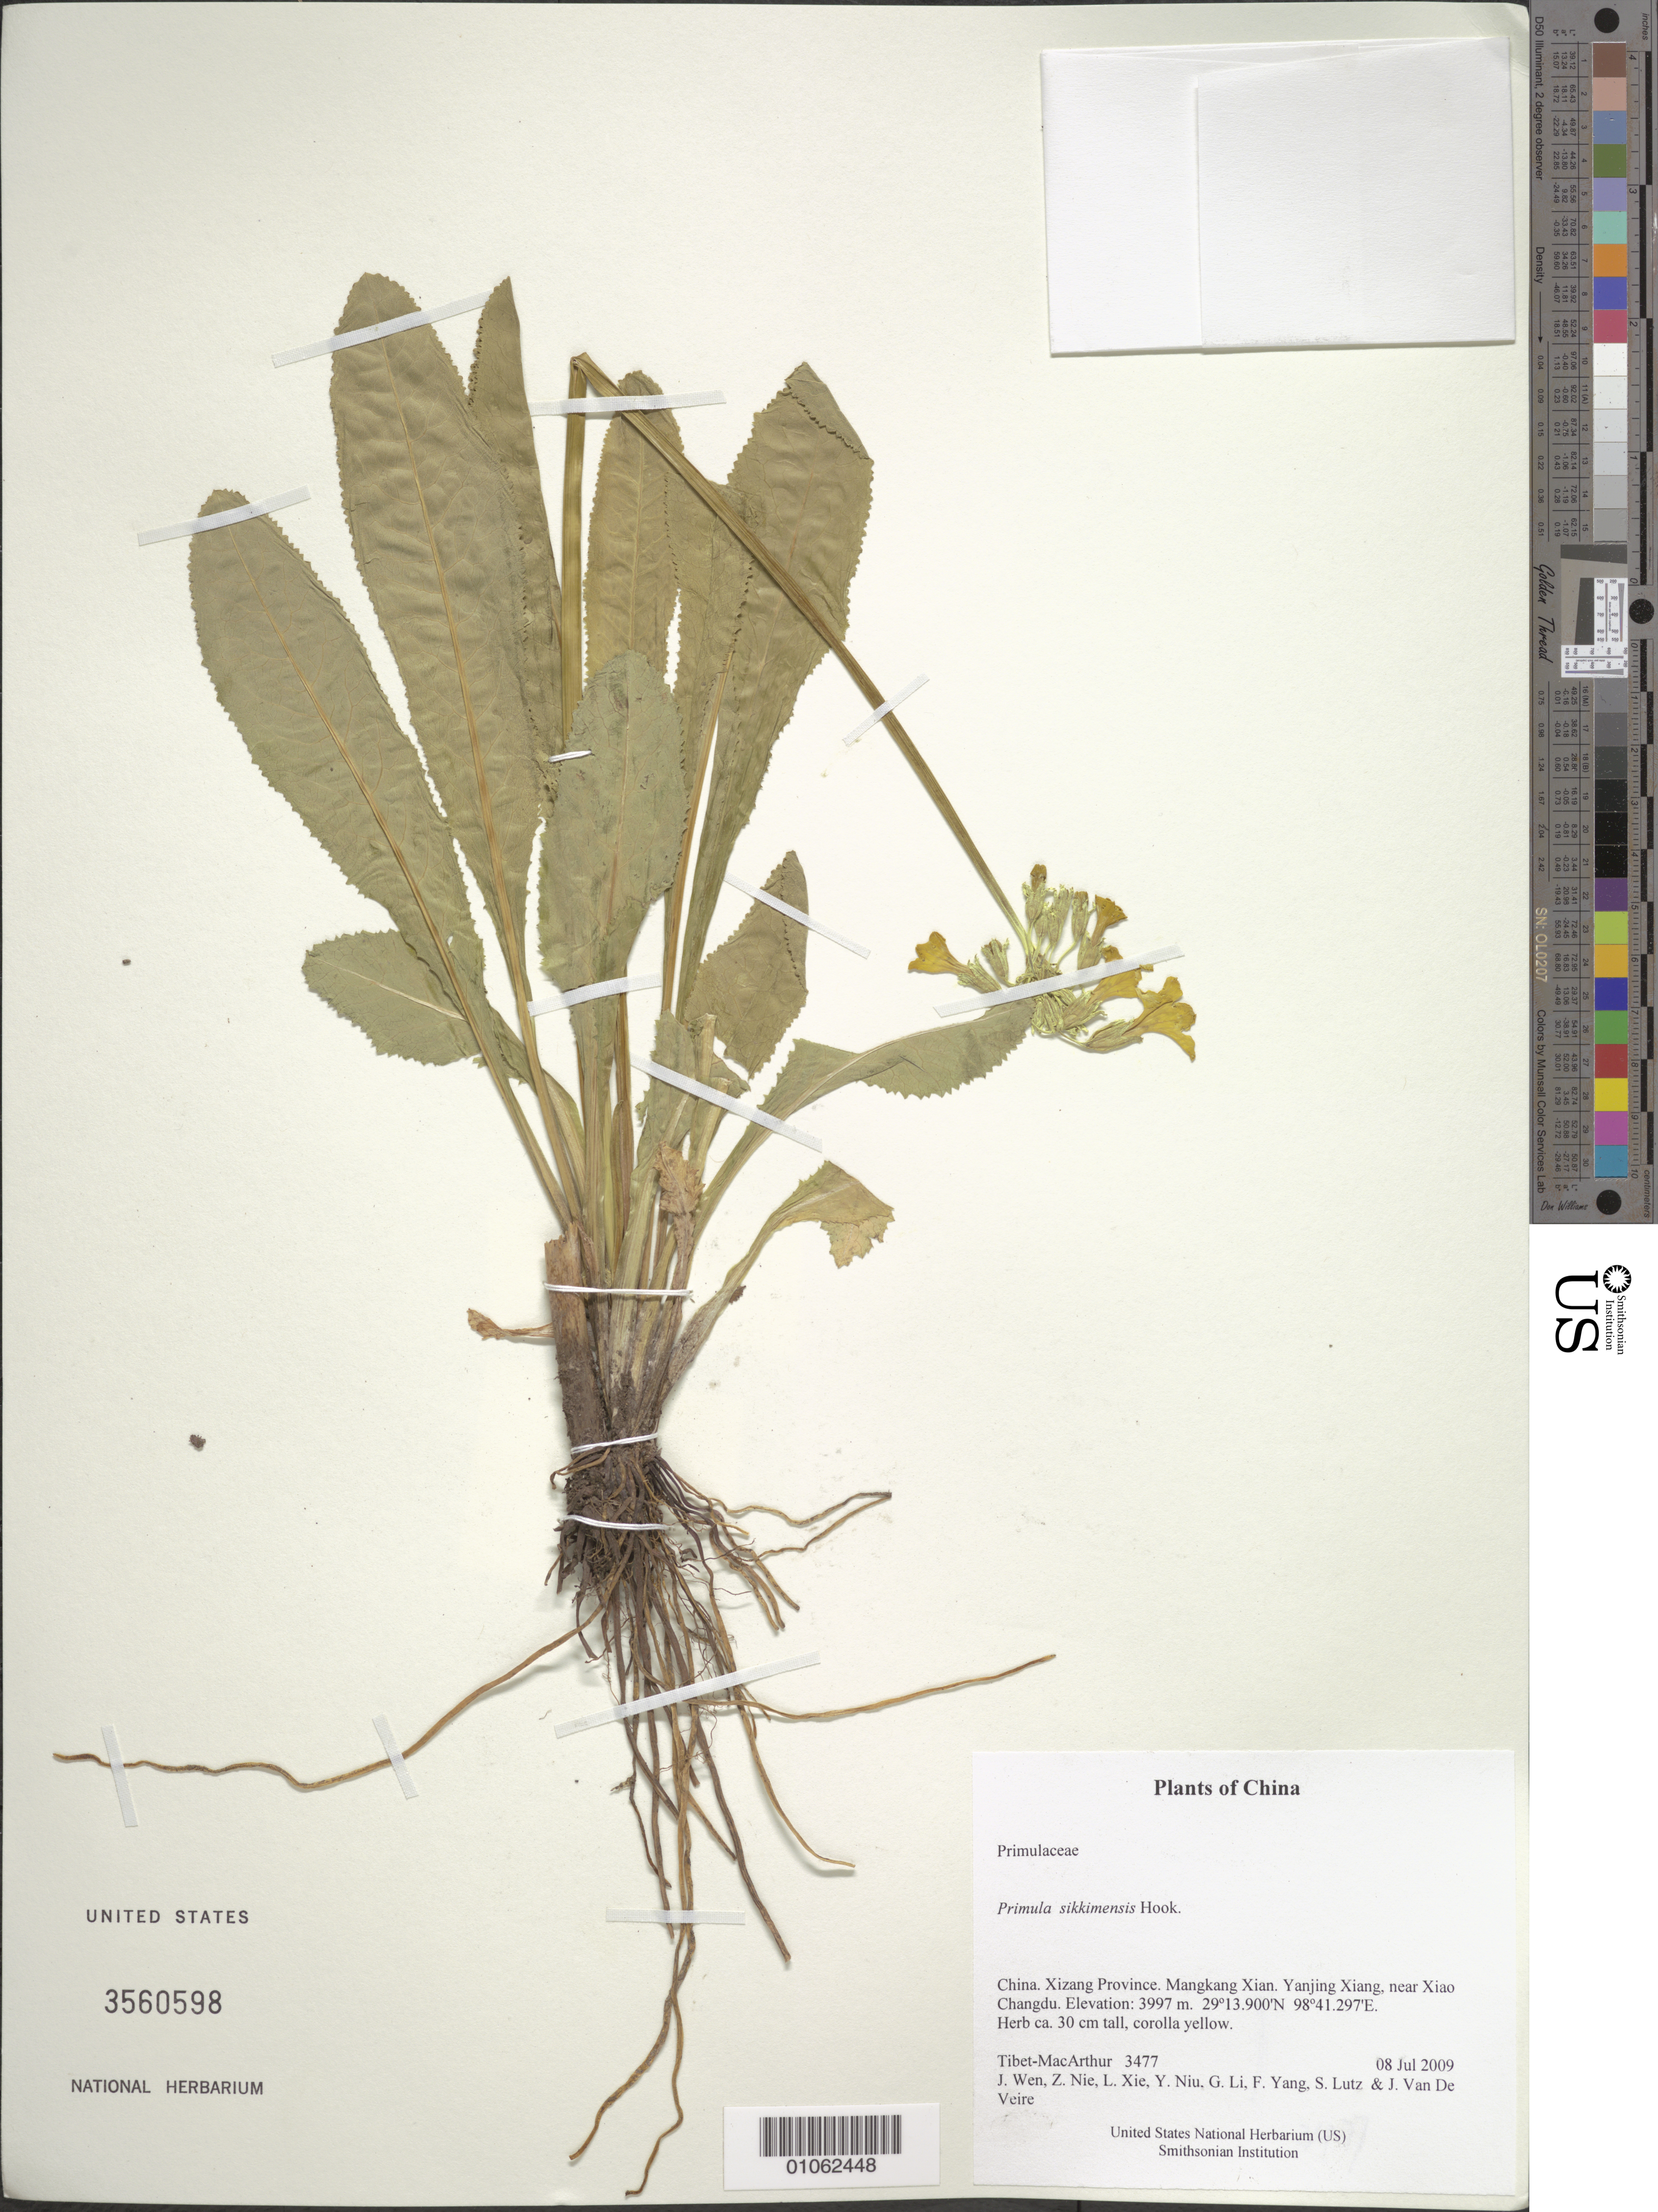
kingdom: Plantae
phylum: Tracheophyta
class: Magnoliopsida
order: Ericales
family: Primulaceae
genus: Primula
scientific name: Primula sikkimensis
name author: Hook.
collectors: Tibet-MacArthur, J. Wen, Z. Nie, L. Xie, Y. Niu, G. Li, F. Yang, S. Lutz & J. Van De Veire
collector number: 3477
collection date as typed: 08 Jul 2009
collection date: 2009-07-08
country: China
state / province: Xizang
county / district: Mangkang Xian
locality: Yanjing Xiang, near Xiao Changdu.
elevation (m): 3997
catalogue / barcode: US 3560598